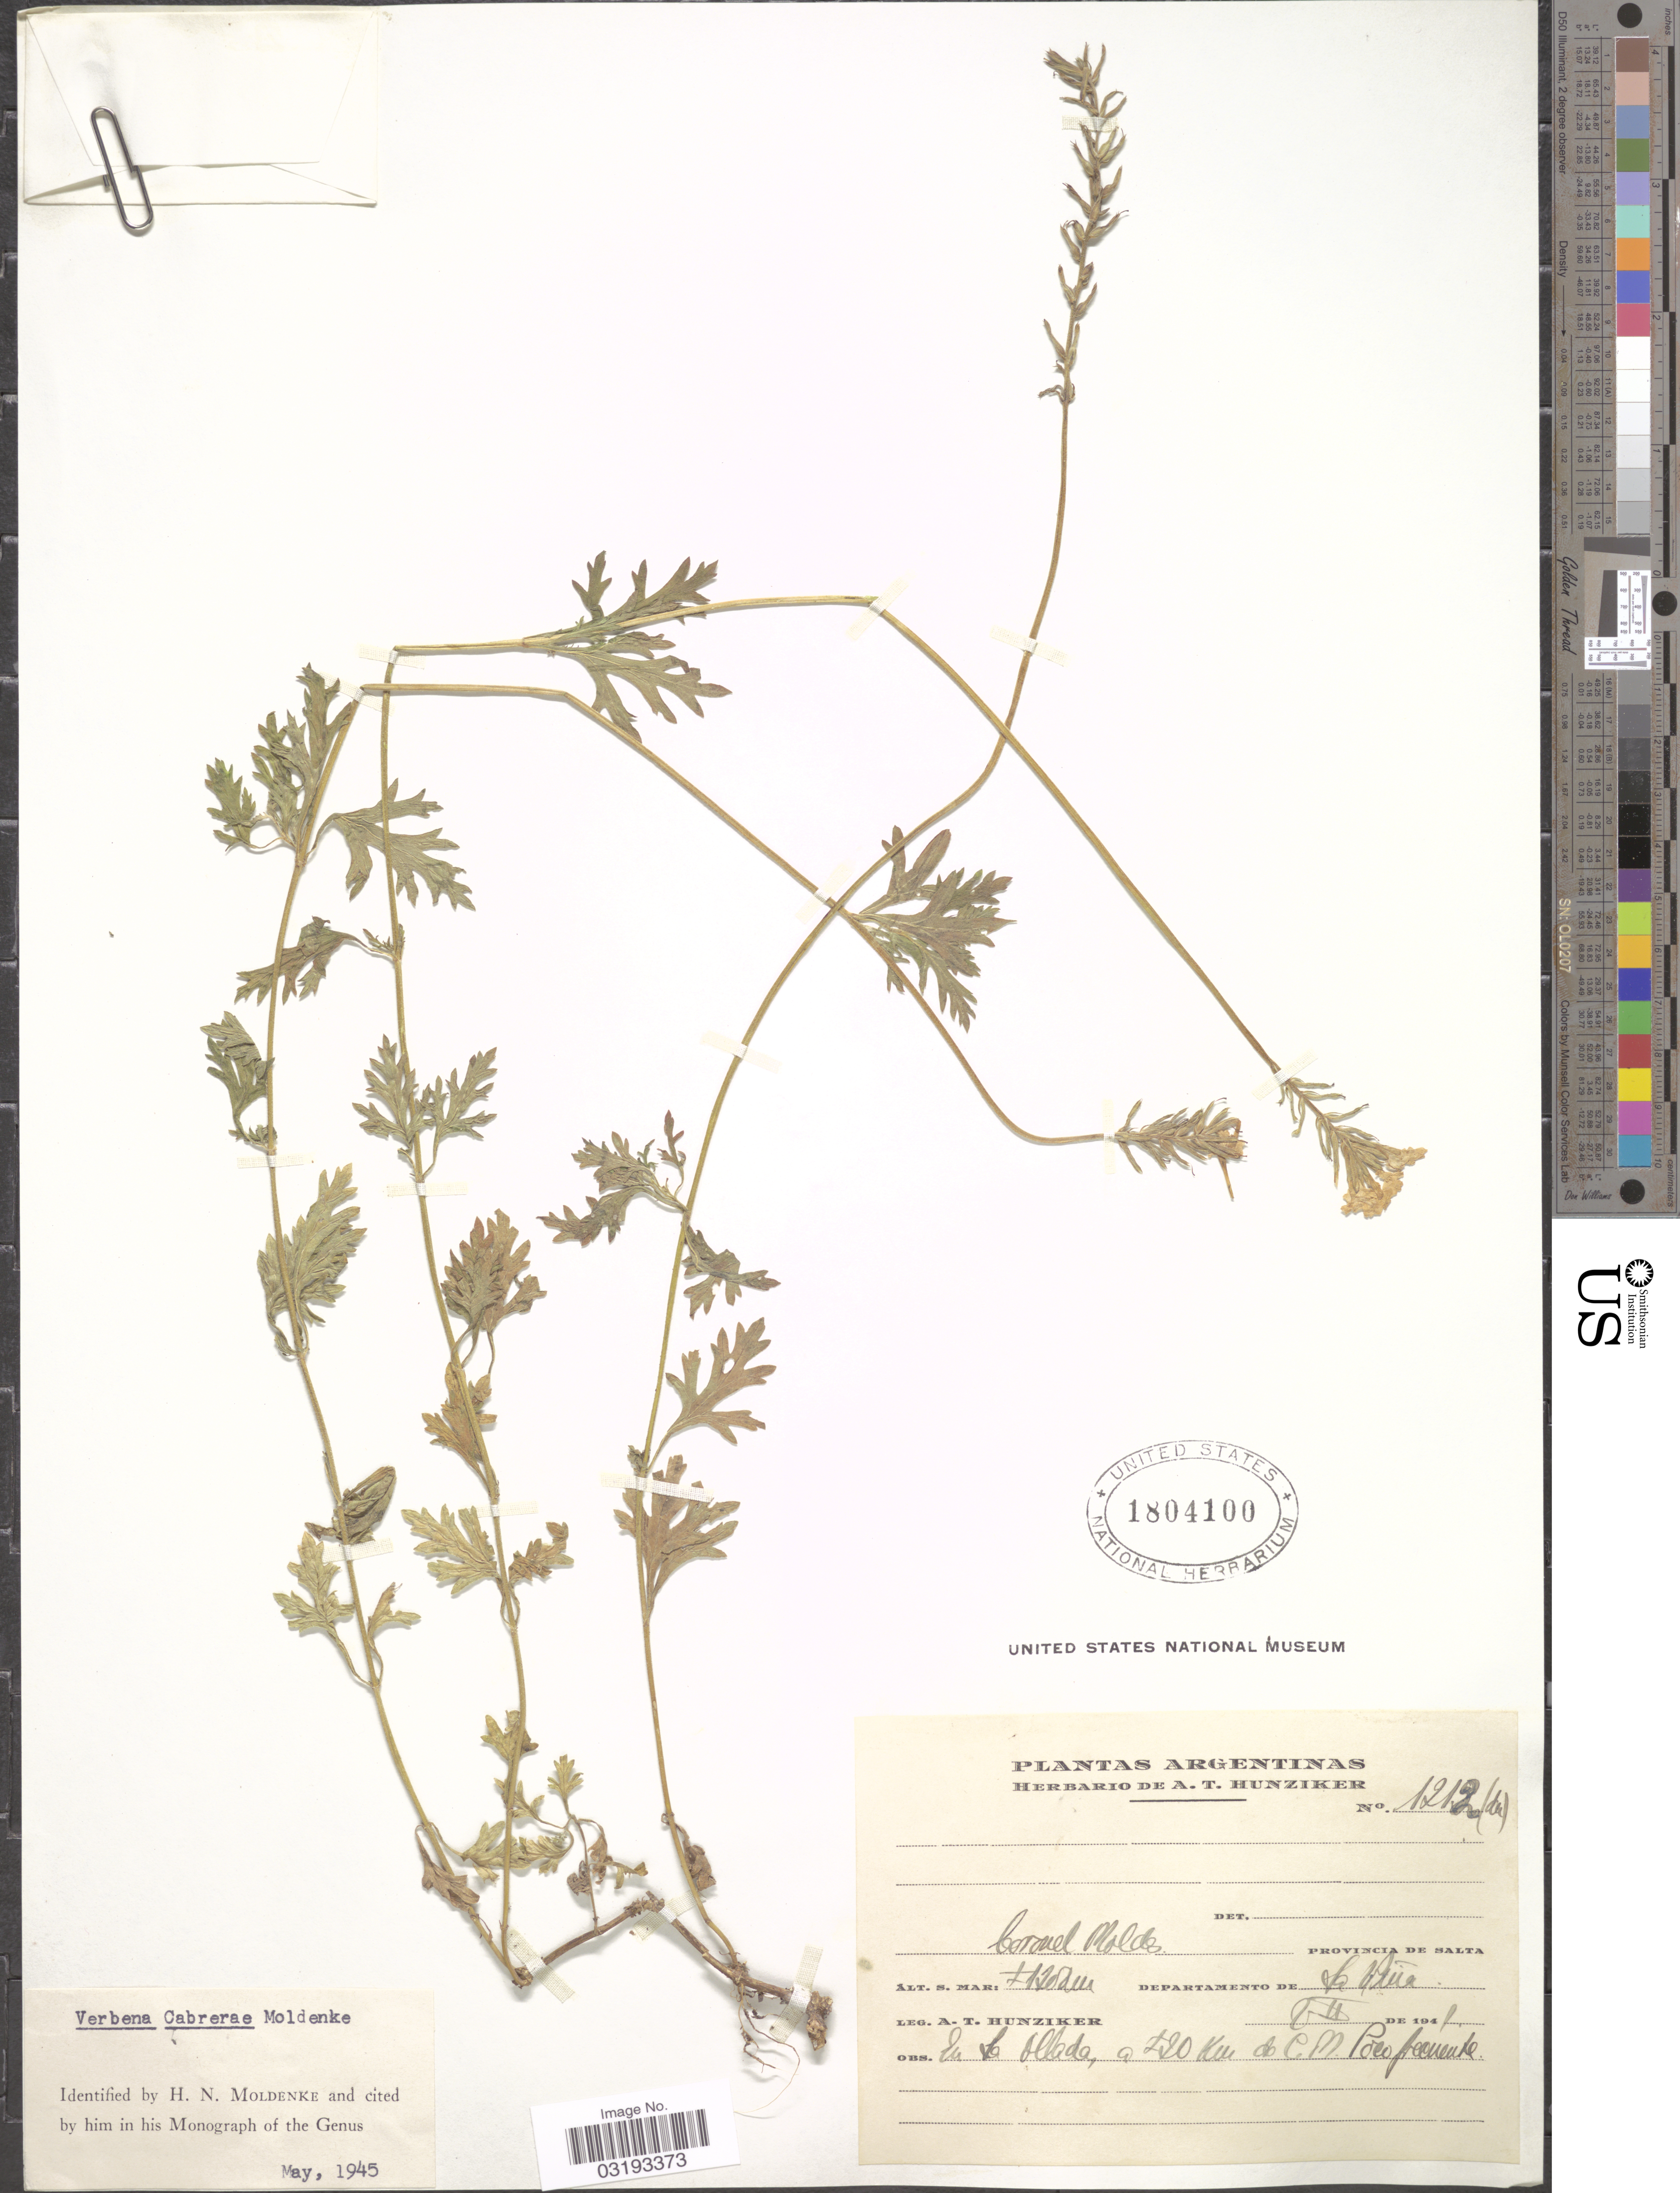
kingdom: Plantae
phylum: Tracheophyta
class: Magnoliopsida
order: Lamiales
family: Verbenaceae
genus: Verbena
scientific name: Verbena cabrerae Moldenke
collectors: A. T. Hunziker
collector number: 1212(dm)*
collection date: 1941-02-06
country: Argentina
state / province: Salta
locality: Coronel Moldes. Departamento de La Vinã. En la Ollada, a ± 420 km de C.M.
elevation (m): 1200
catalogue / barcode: US 1804100